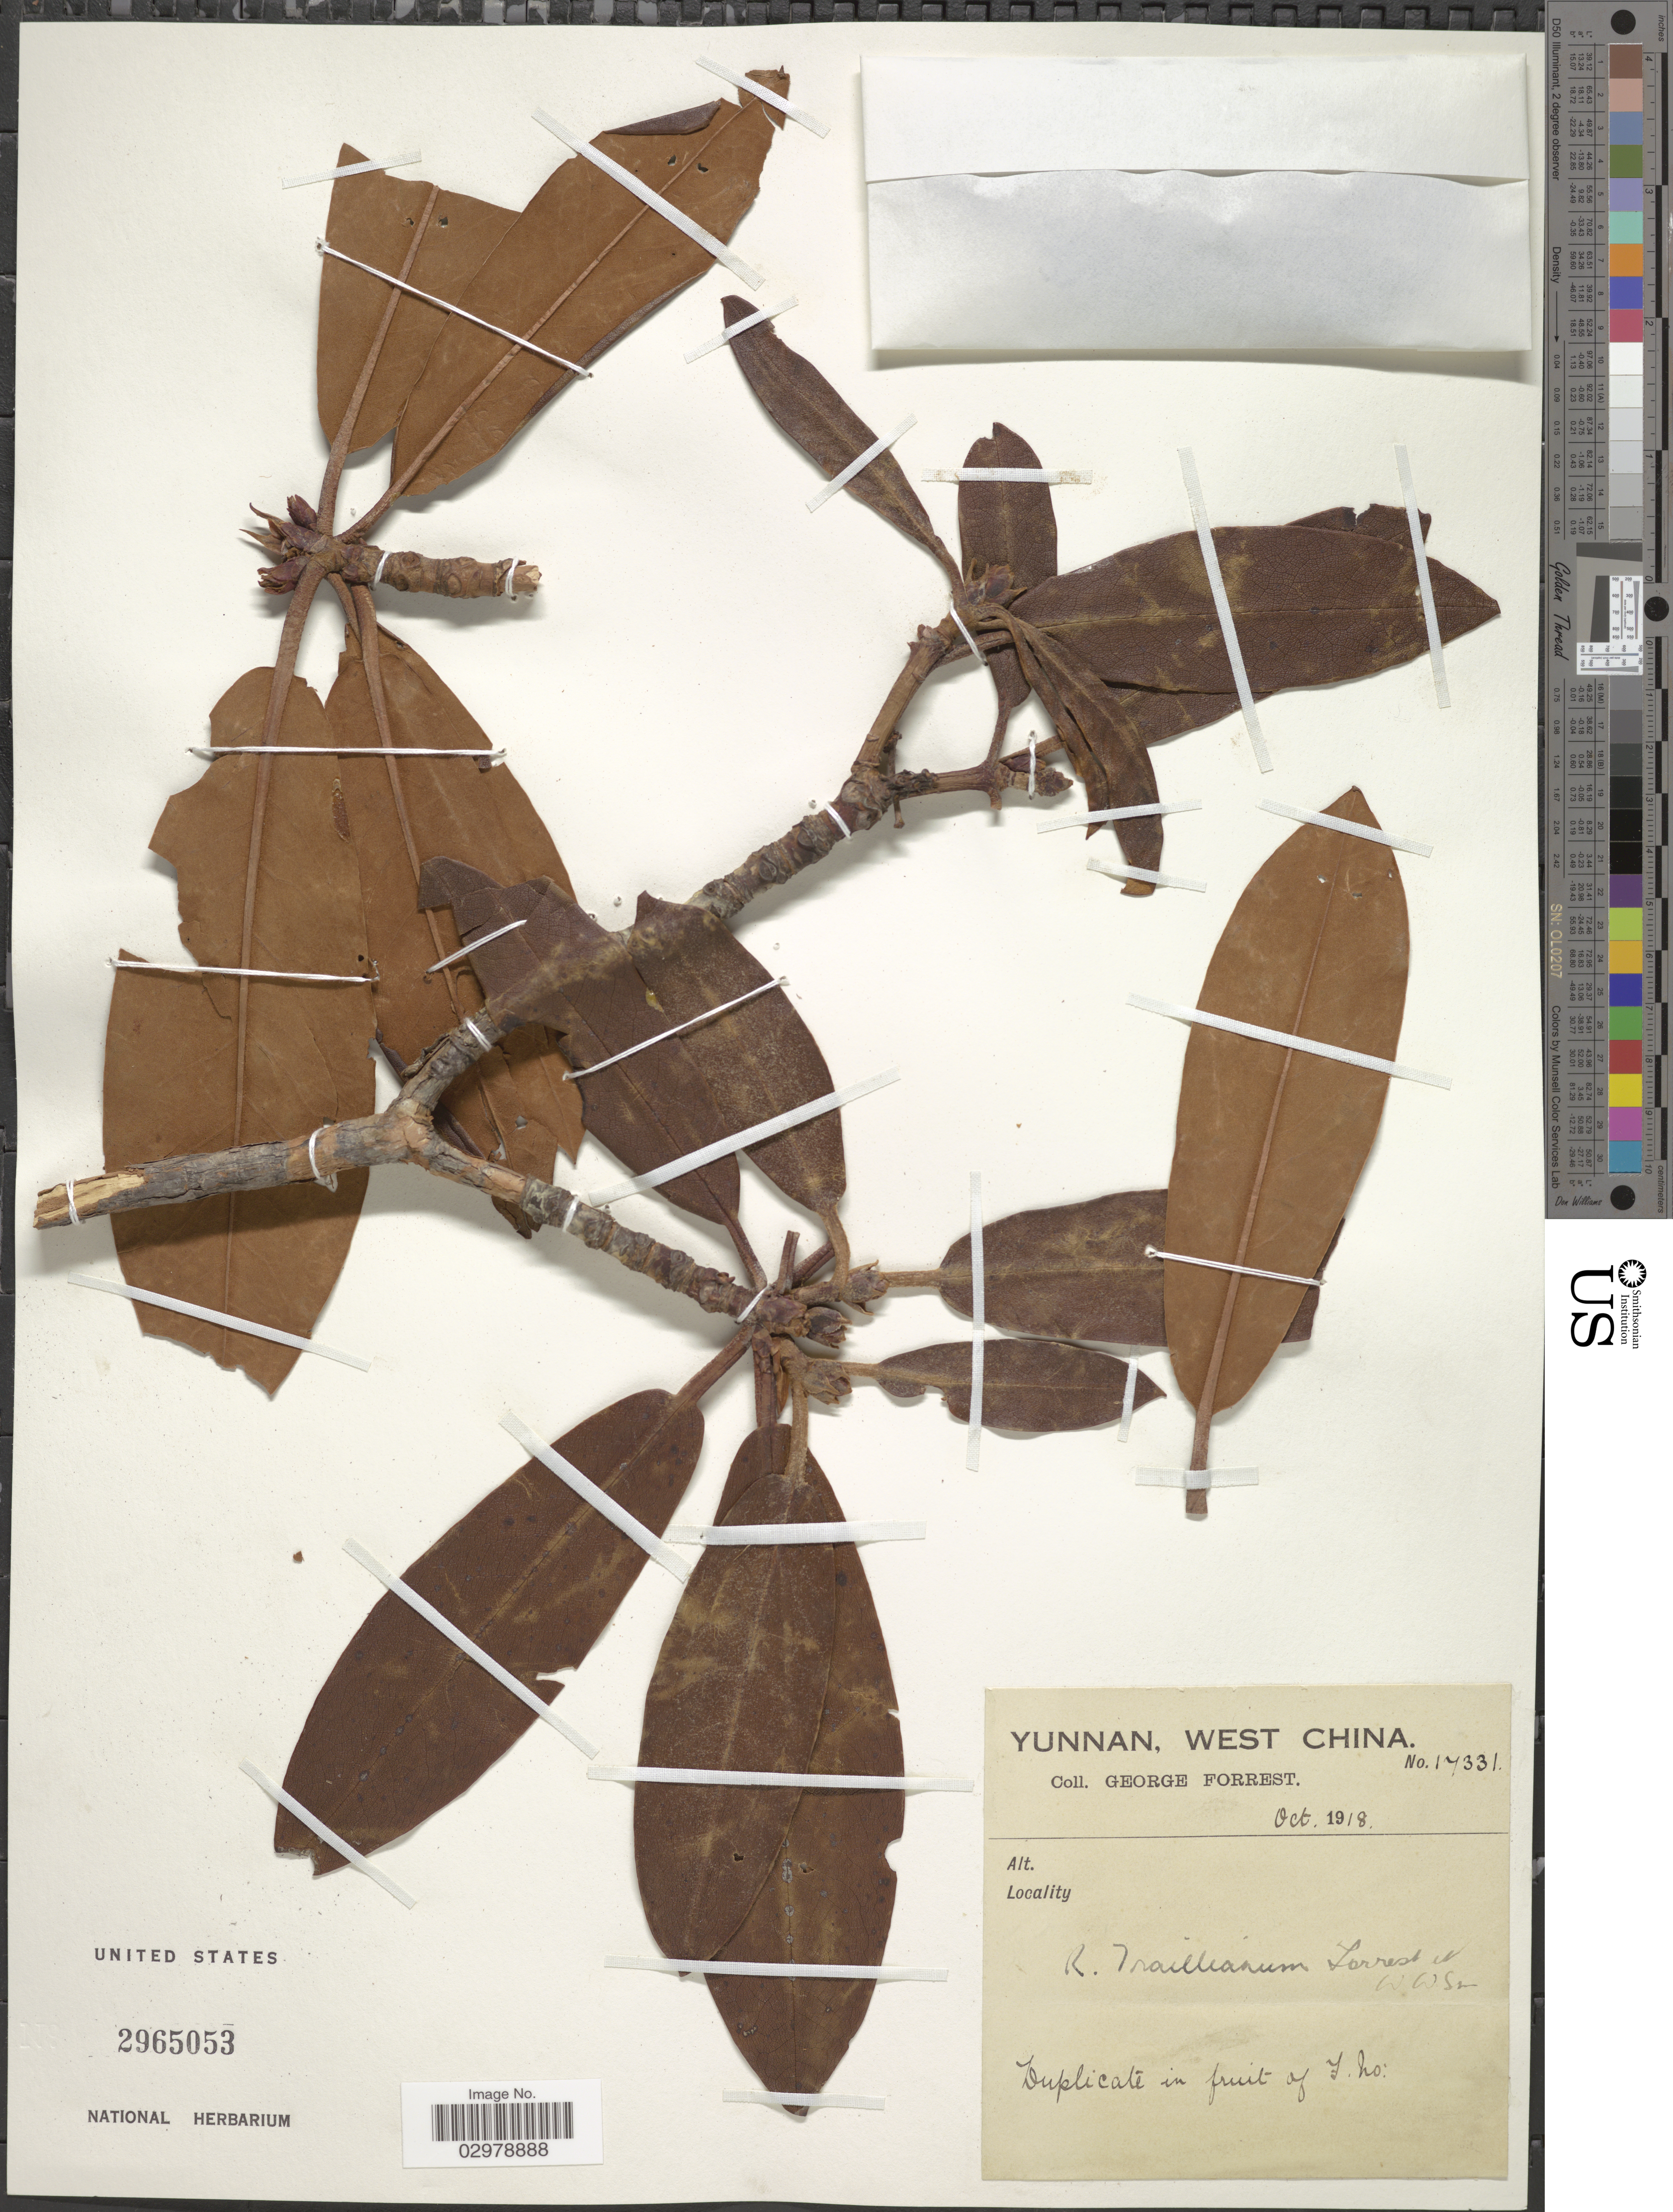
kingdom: Plantae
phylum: Tracheophyta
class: Magnoliopsida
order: Ericales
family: Ericaceae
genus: Rhododendron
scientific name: Rhododendron traillianum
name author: Forrest & W.W. Sm.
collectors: G. Forrest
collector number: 17331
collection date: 1918-10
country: China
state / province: Yunnan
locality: West China.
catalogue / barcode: US 2965053